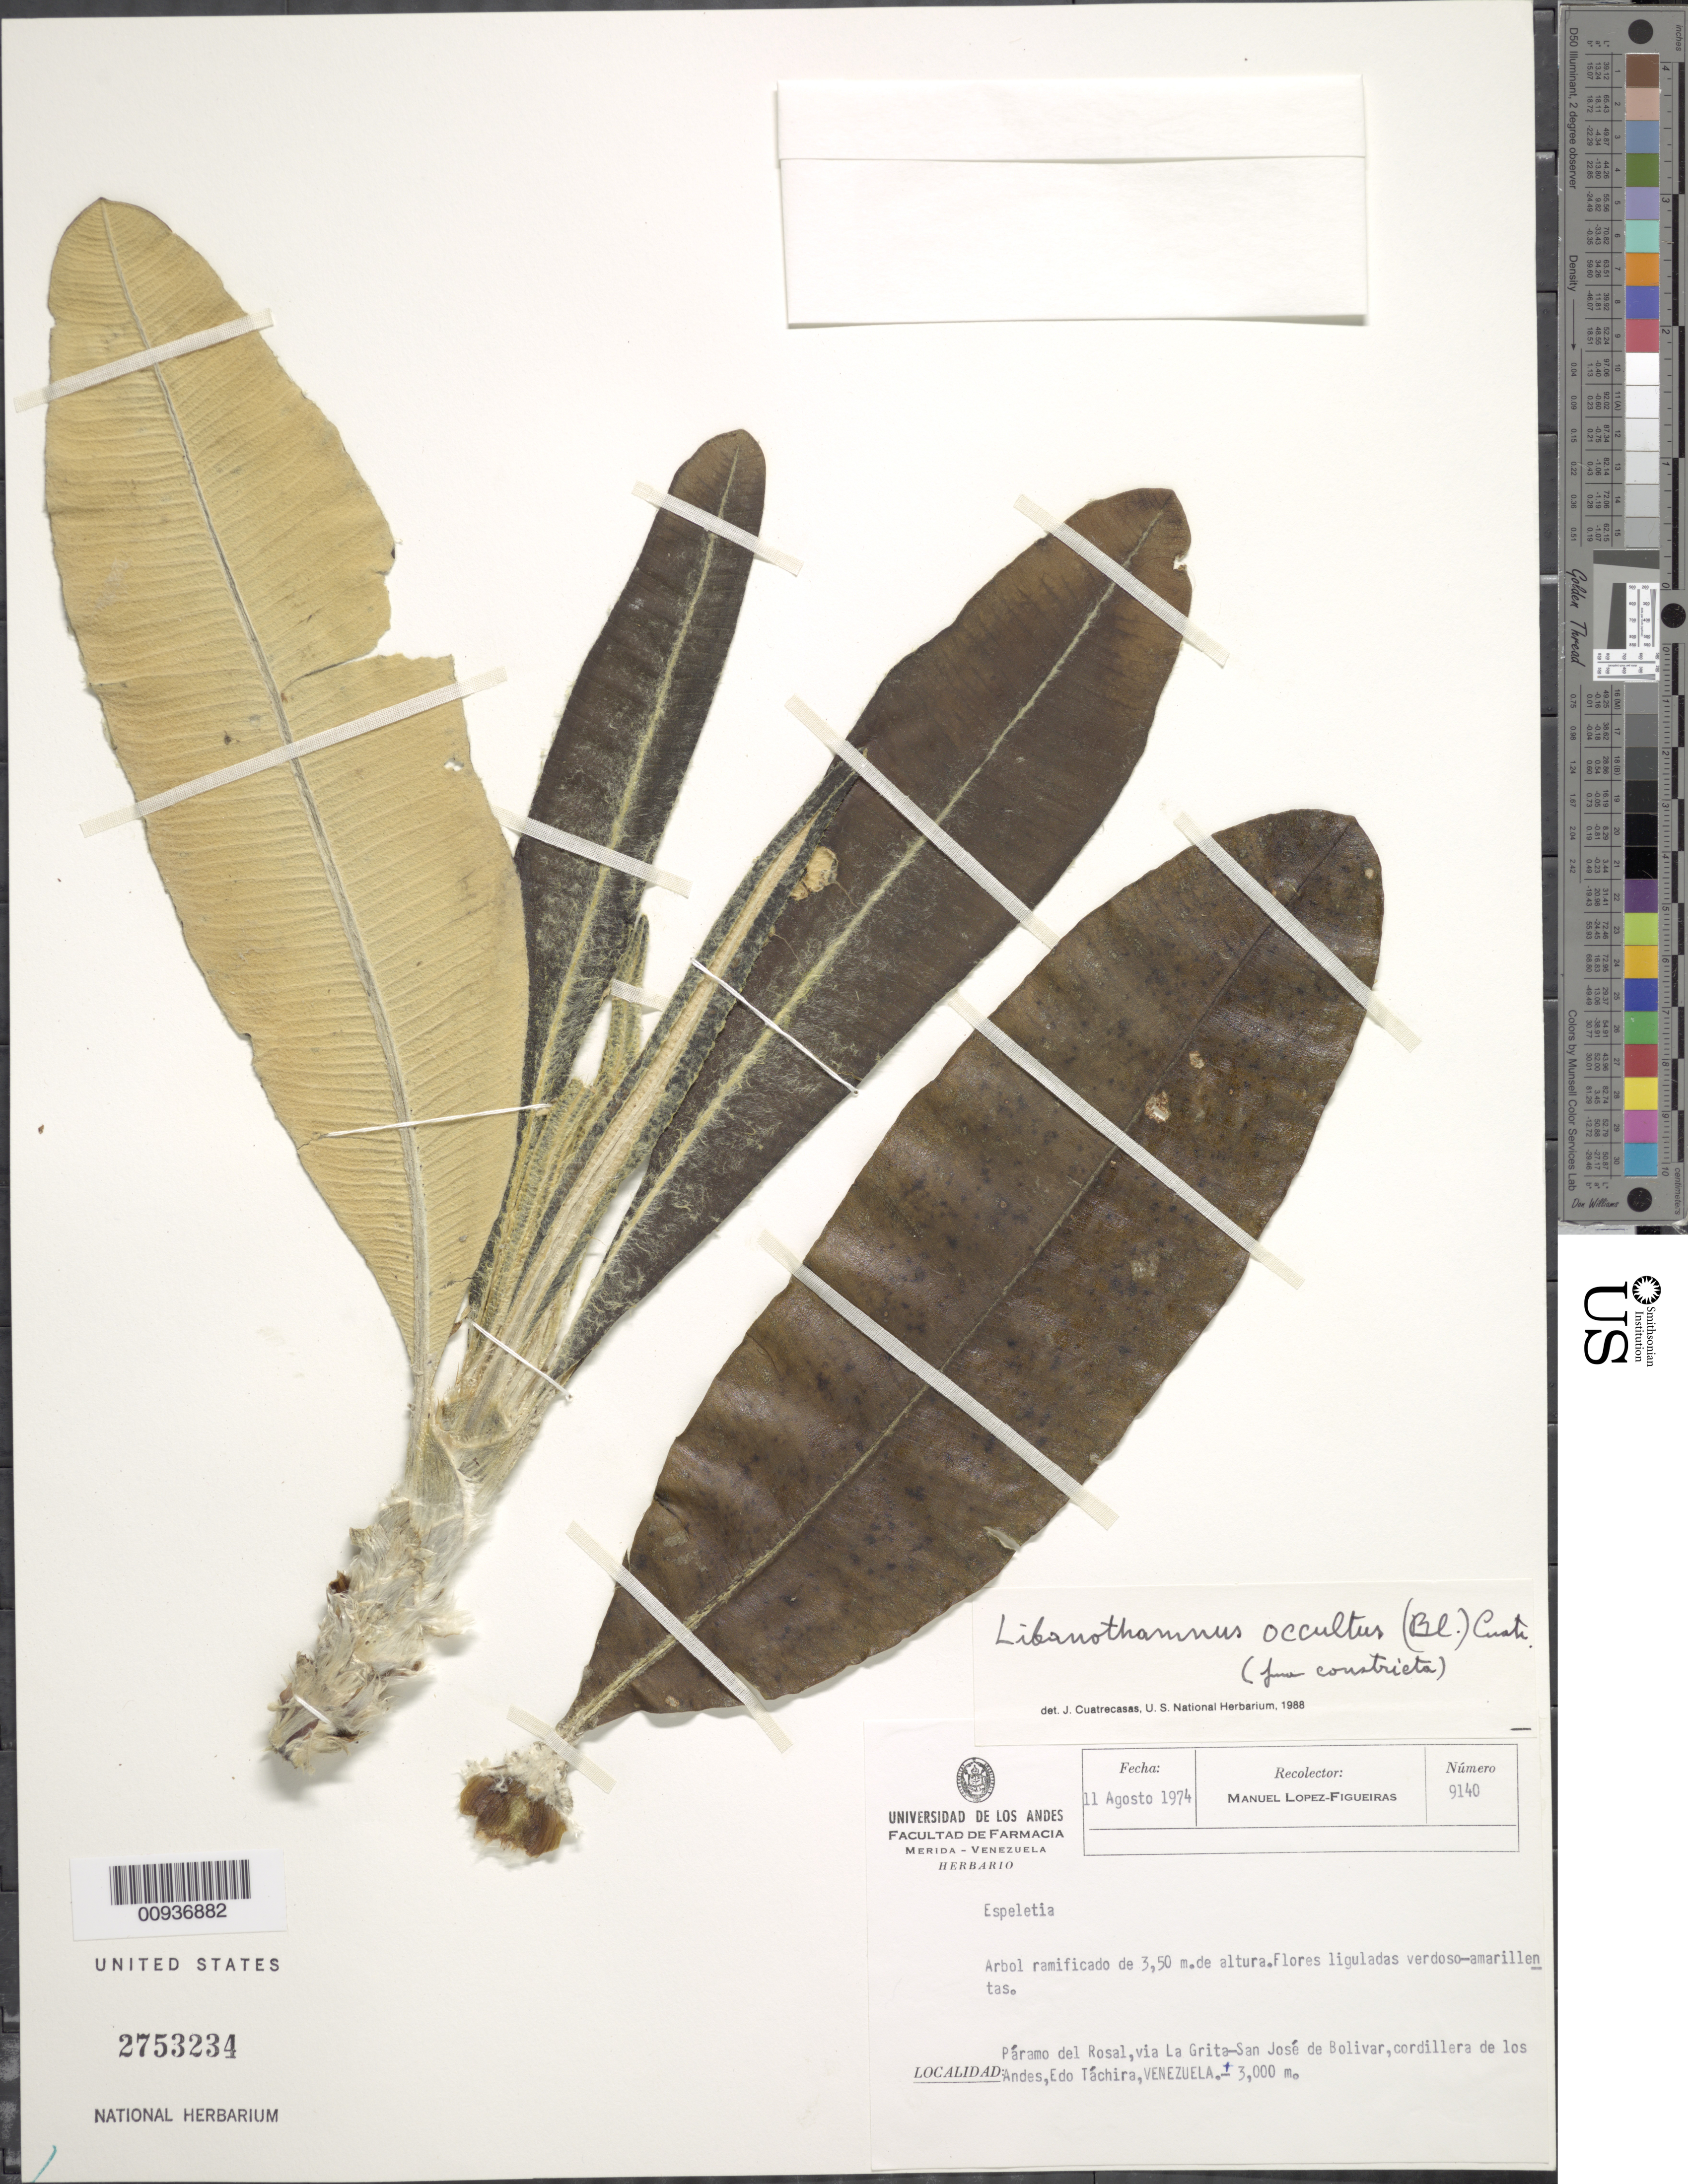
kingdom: Plantae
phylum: Tracheophyta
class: Magnoliopsida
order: Asterales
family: Asteraceae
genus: Libanothamnus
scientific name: Libanothamnus occultus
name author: (S.F. Blake) Cuatrec.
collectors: M. López Figueiras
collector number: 9140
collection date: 1974-08-11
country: Venezuela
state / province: Tachira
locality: Paramo del Rosal, via La Grita-San Jose de Bolivar, Cordillera de Los Andes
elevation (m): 3000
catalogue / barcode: US 2753234